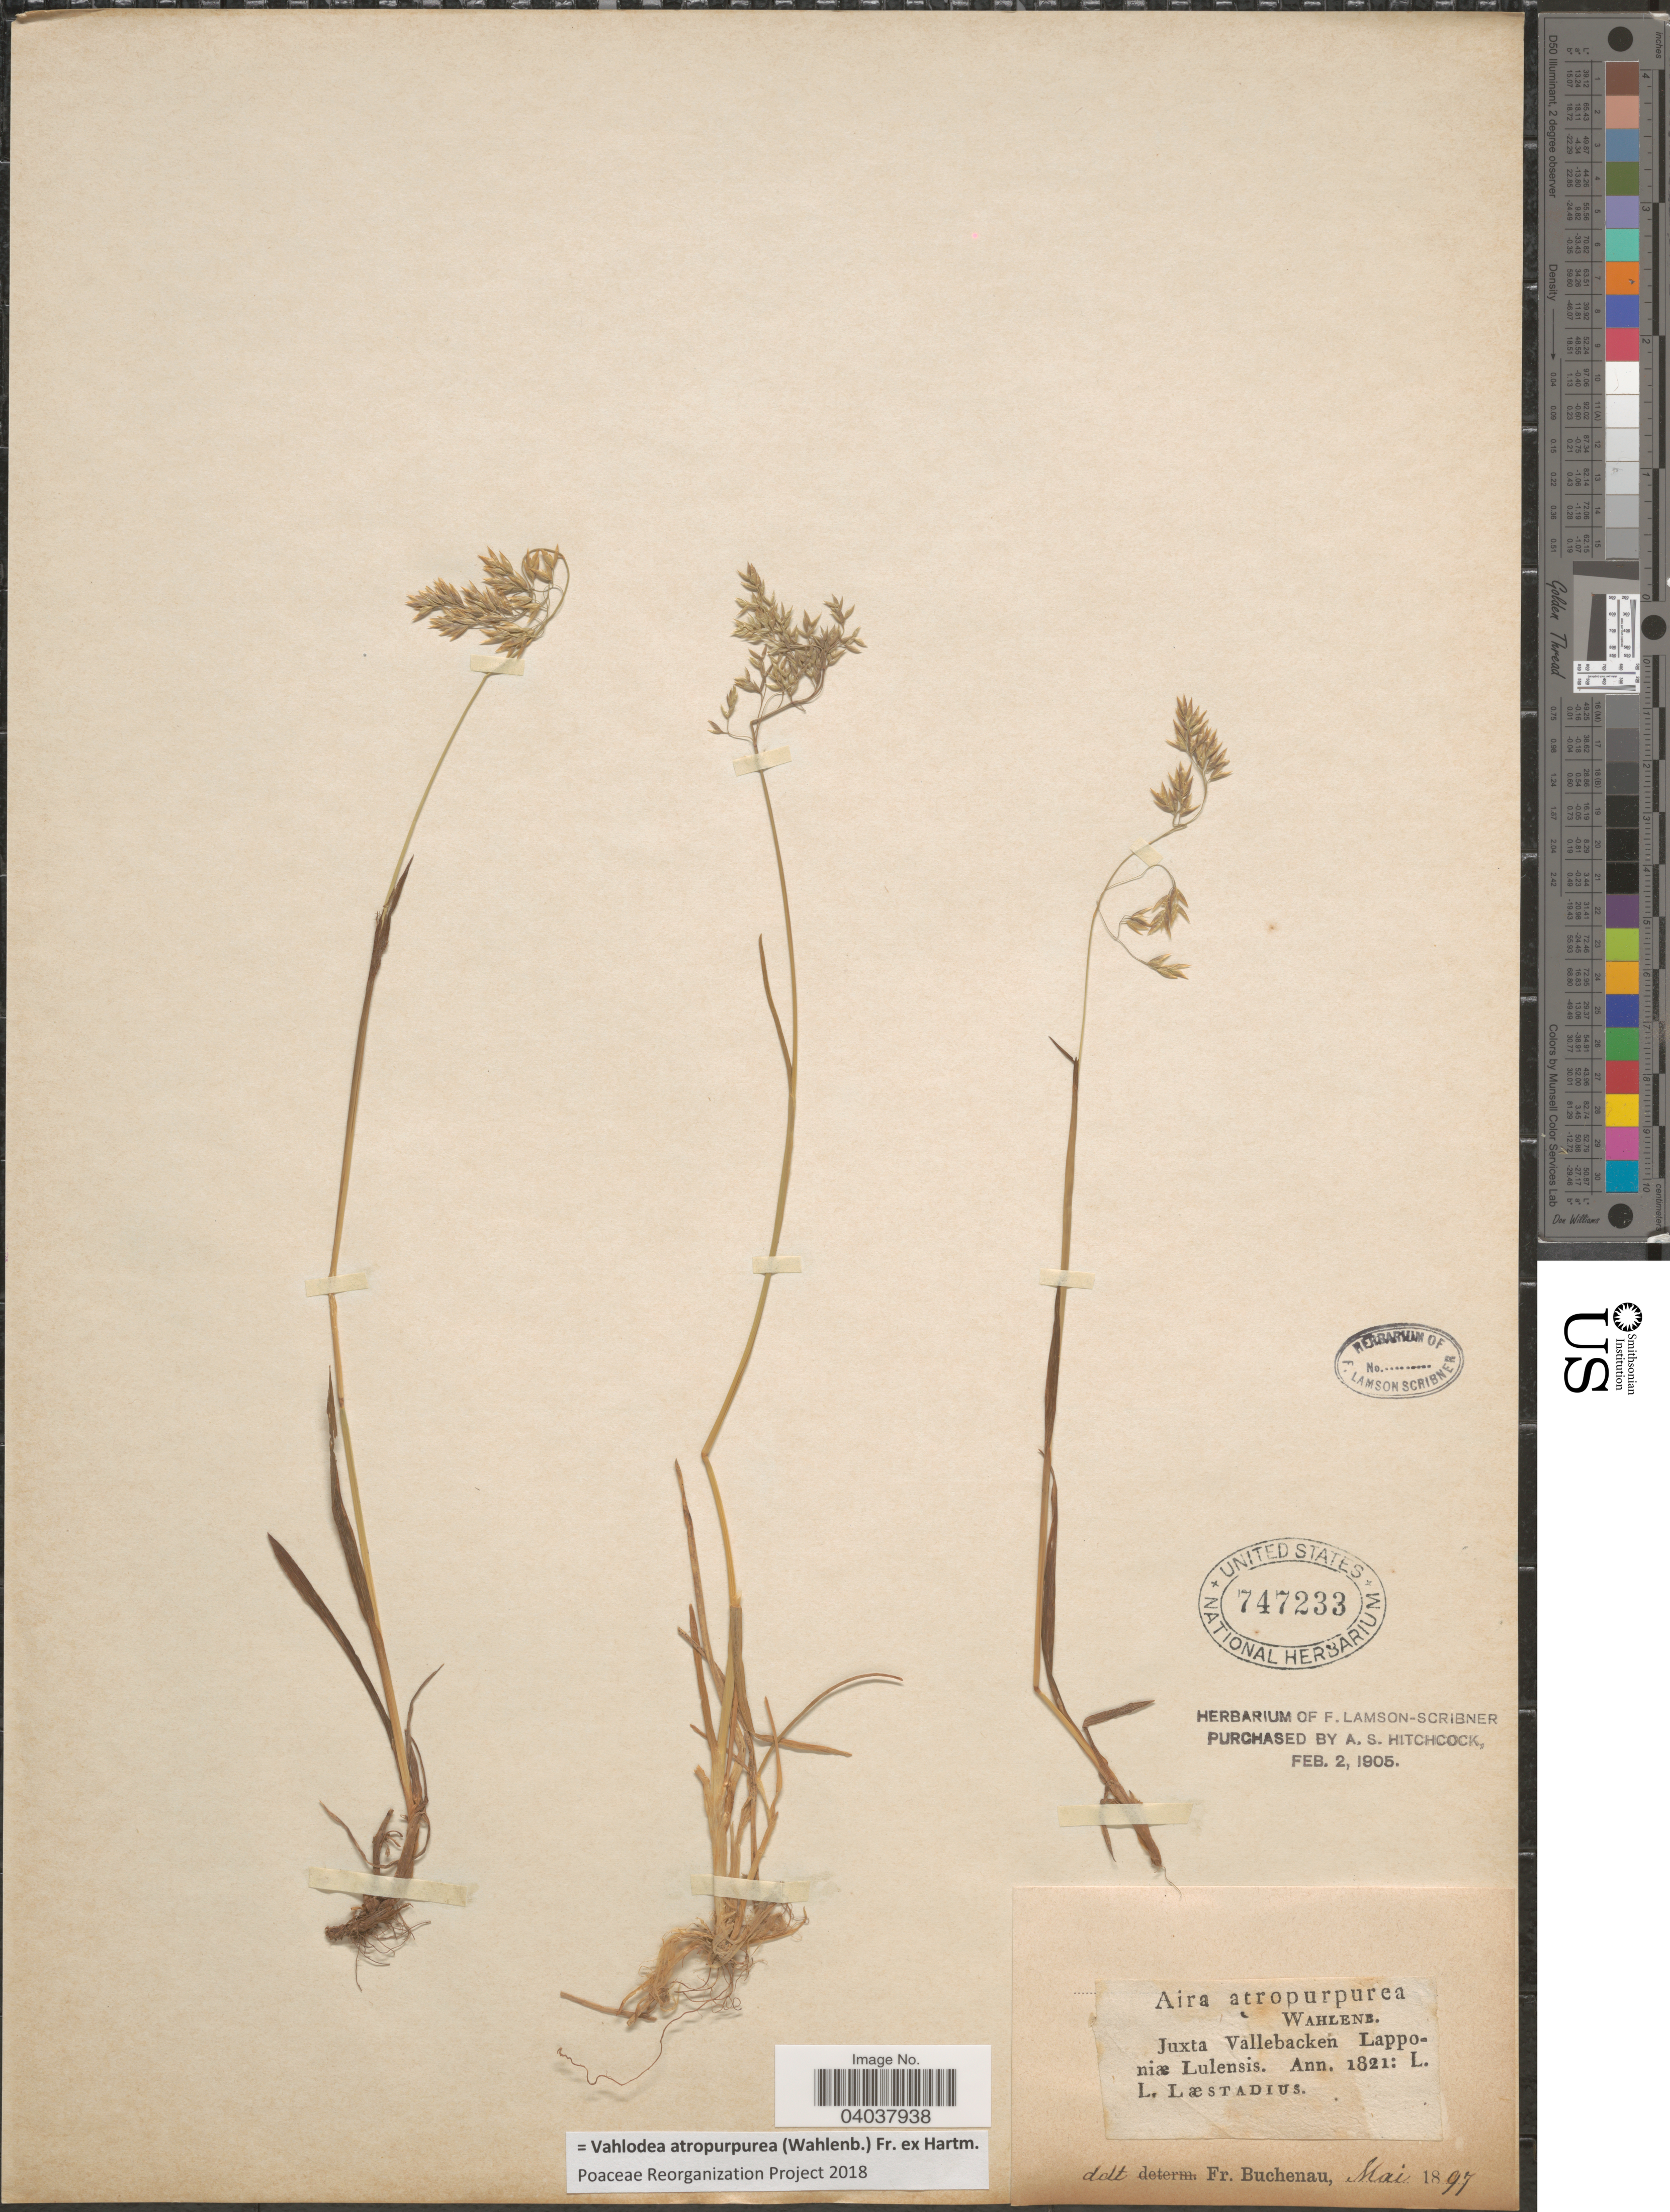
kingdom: Plantae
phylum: Tracheophyta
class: Liliopsida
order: Poales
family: Poaceae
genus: Vahlodea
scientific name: Vahlodea atropurpurea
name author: (Wahlenb.) Fr. ex Hartm.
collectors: L. L. Laestadius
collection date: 1821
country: Sweden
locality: Juxta Vallebacken Lapponiæ Lulensis.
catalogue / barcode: US 747233